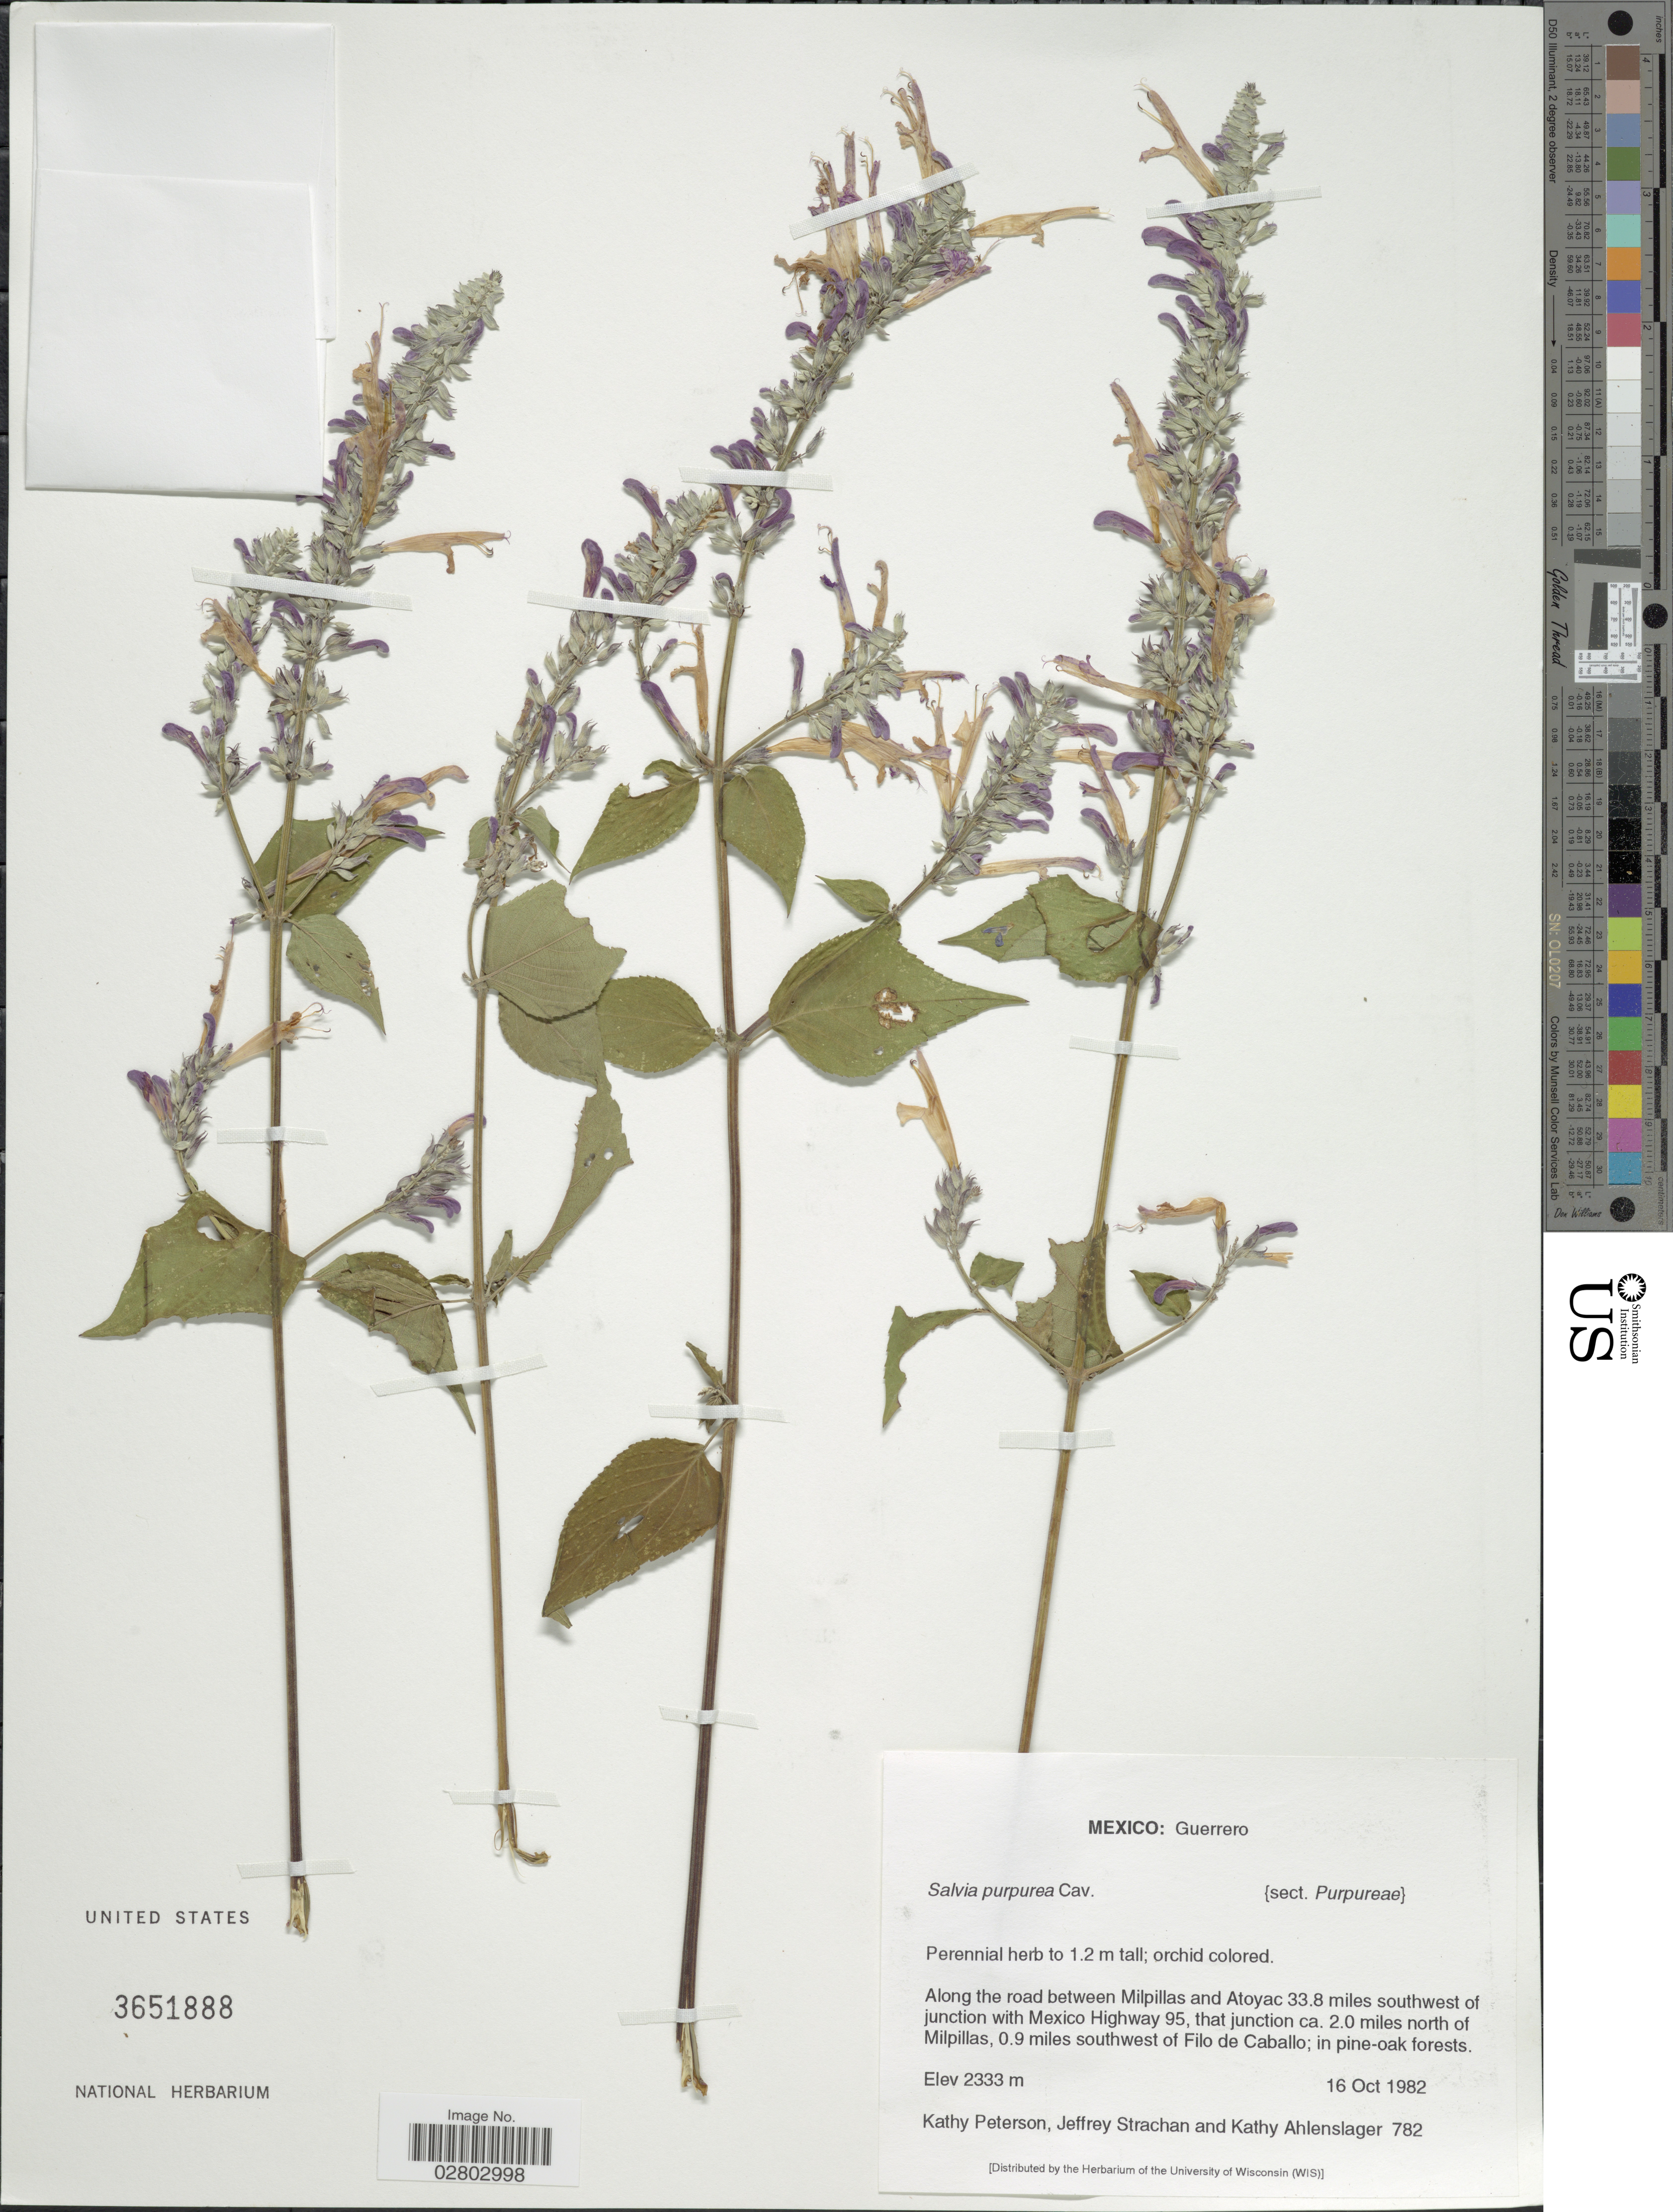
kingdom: Plantae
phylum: Tracheophyta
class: Magnoliopsida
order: Lamiales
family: Lamiaceae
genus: Salvia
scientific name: Salvia purpurea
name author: Cav.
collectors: K. Peterson, J. Strachan & K. Ahlenslager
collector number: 782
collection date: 1982-10-16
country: Mexico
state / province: Guerrero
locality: Along the road between Milpillas and Atoyac 33.8 miles southwest of junction with Mexico Highway 95, that junction ca. 2.0 miles north of Milpillas, 0.9 miles southwest of Filo de Caballo; in pine-oak forests.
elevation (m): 2333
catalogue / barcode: US 3651888